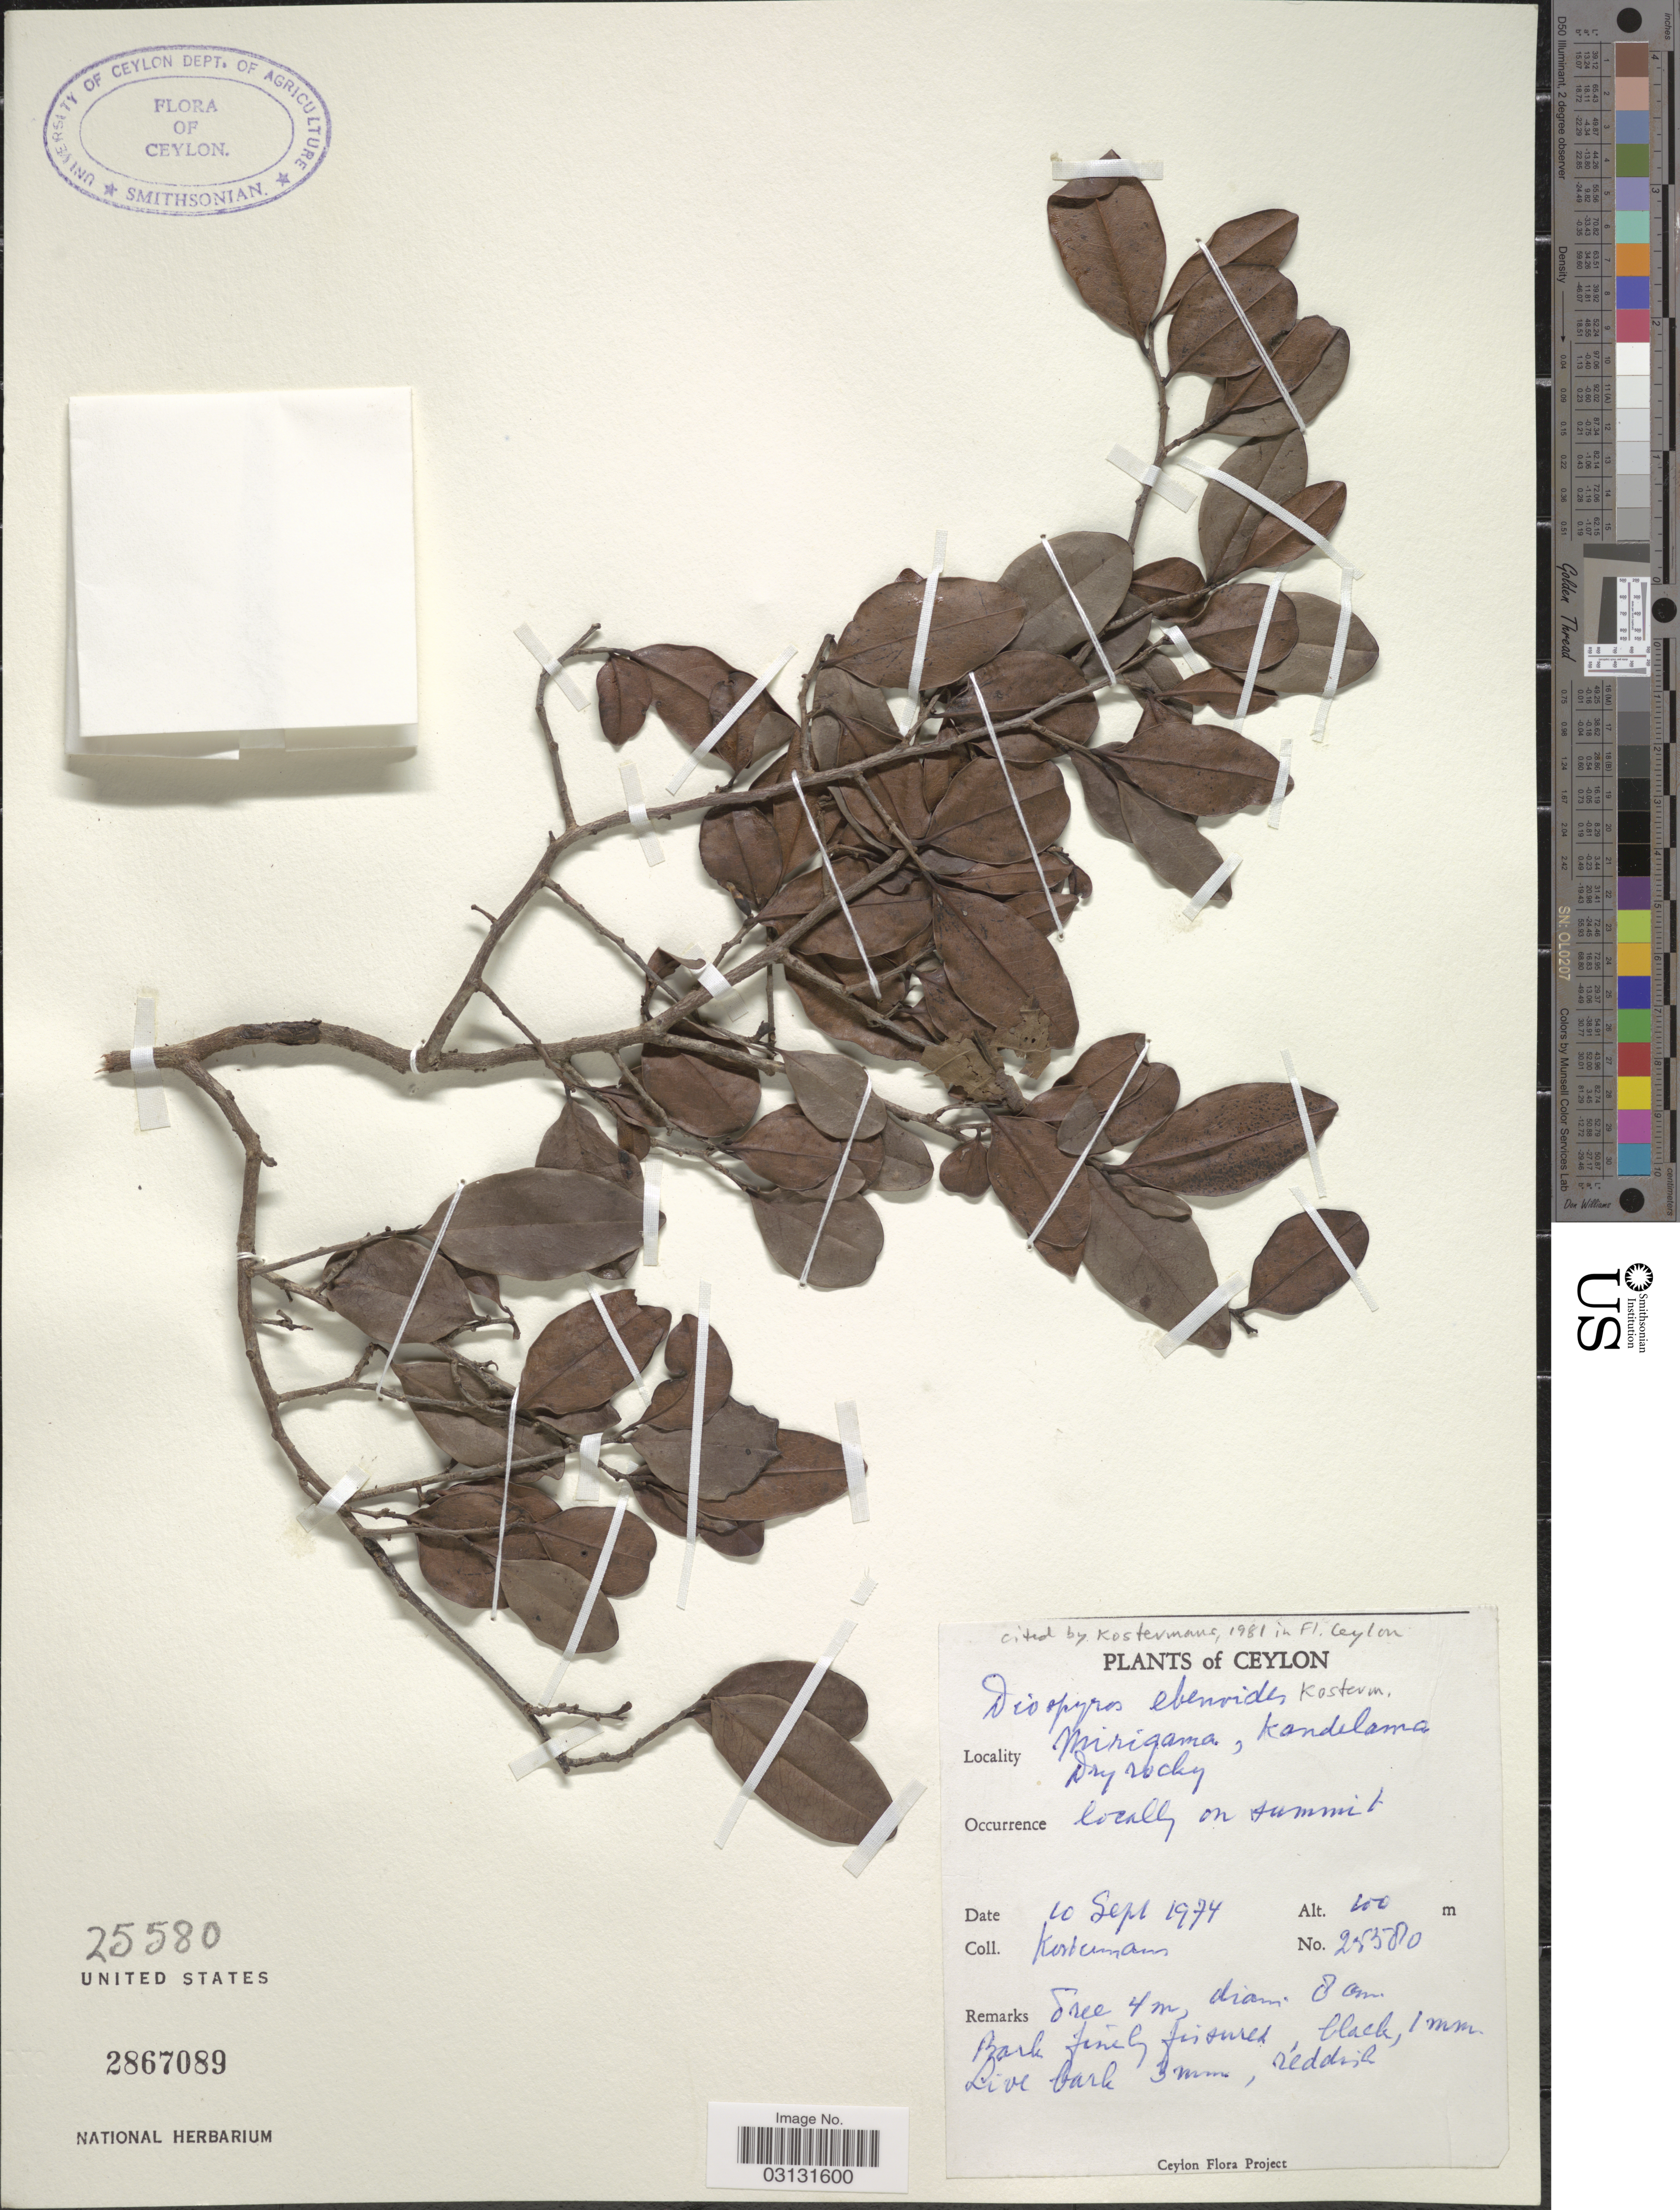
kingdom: Plantae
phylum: Tracheophyta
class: Magnoliopsida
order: Ericales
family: Ebenaceae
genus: Diospyros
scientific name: Diospyros ebenoides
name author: Kosterm.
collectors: Kostermans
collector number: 25580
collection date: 1974-09-10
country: Sri Lanka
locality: Ceylon. Mirigama, Kandalama.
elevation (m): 100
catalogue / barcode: US 2867089